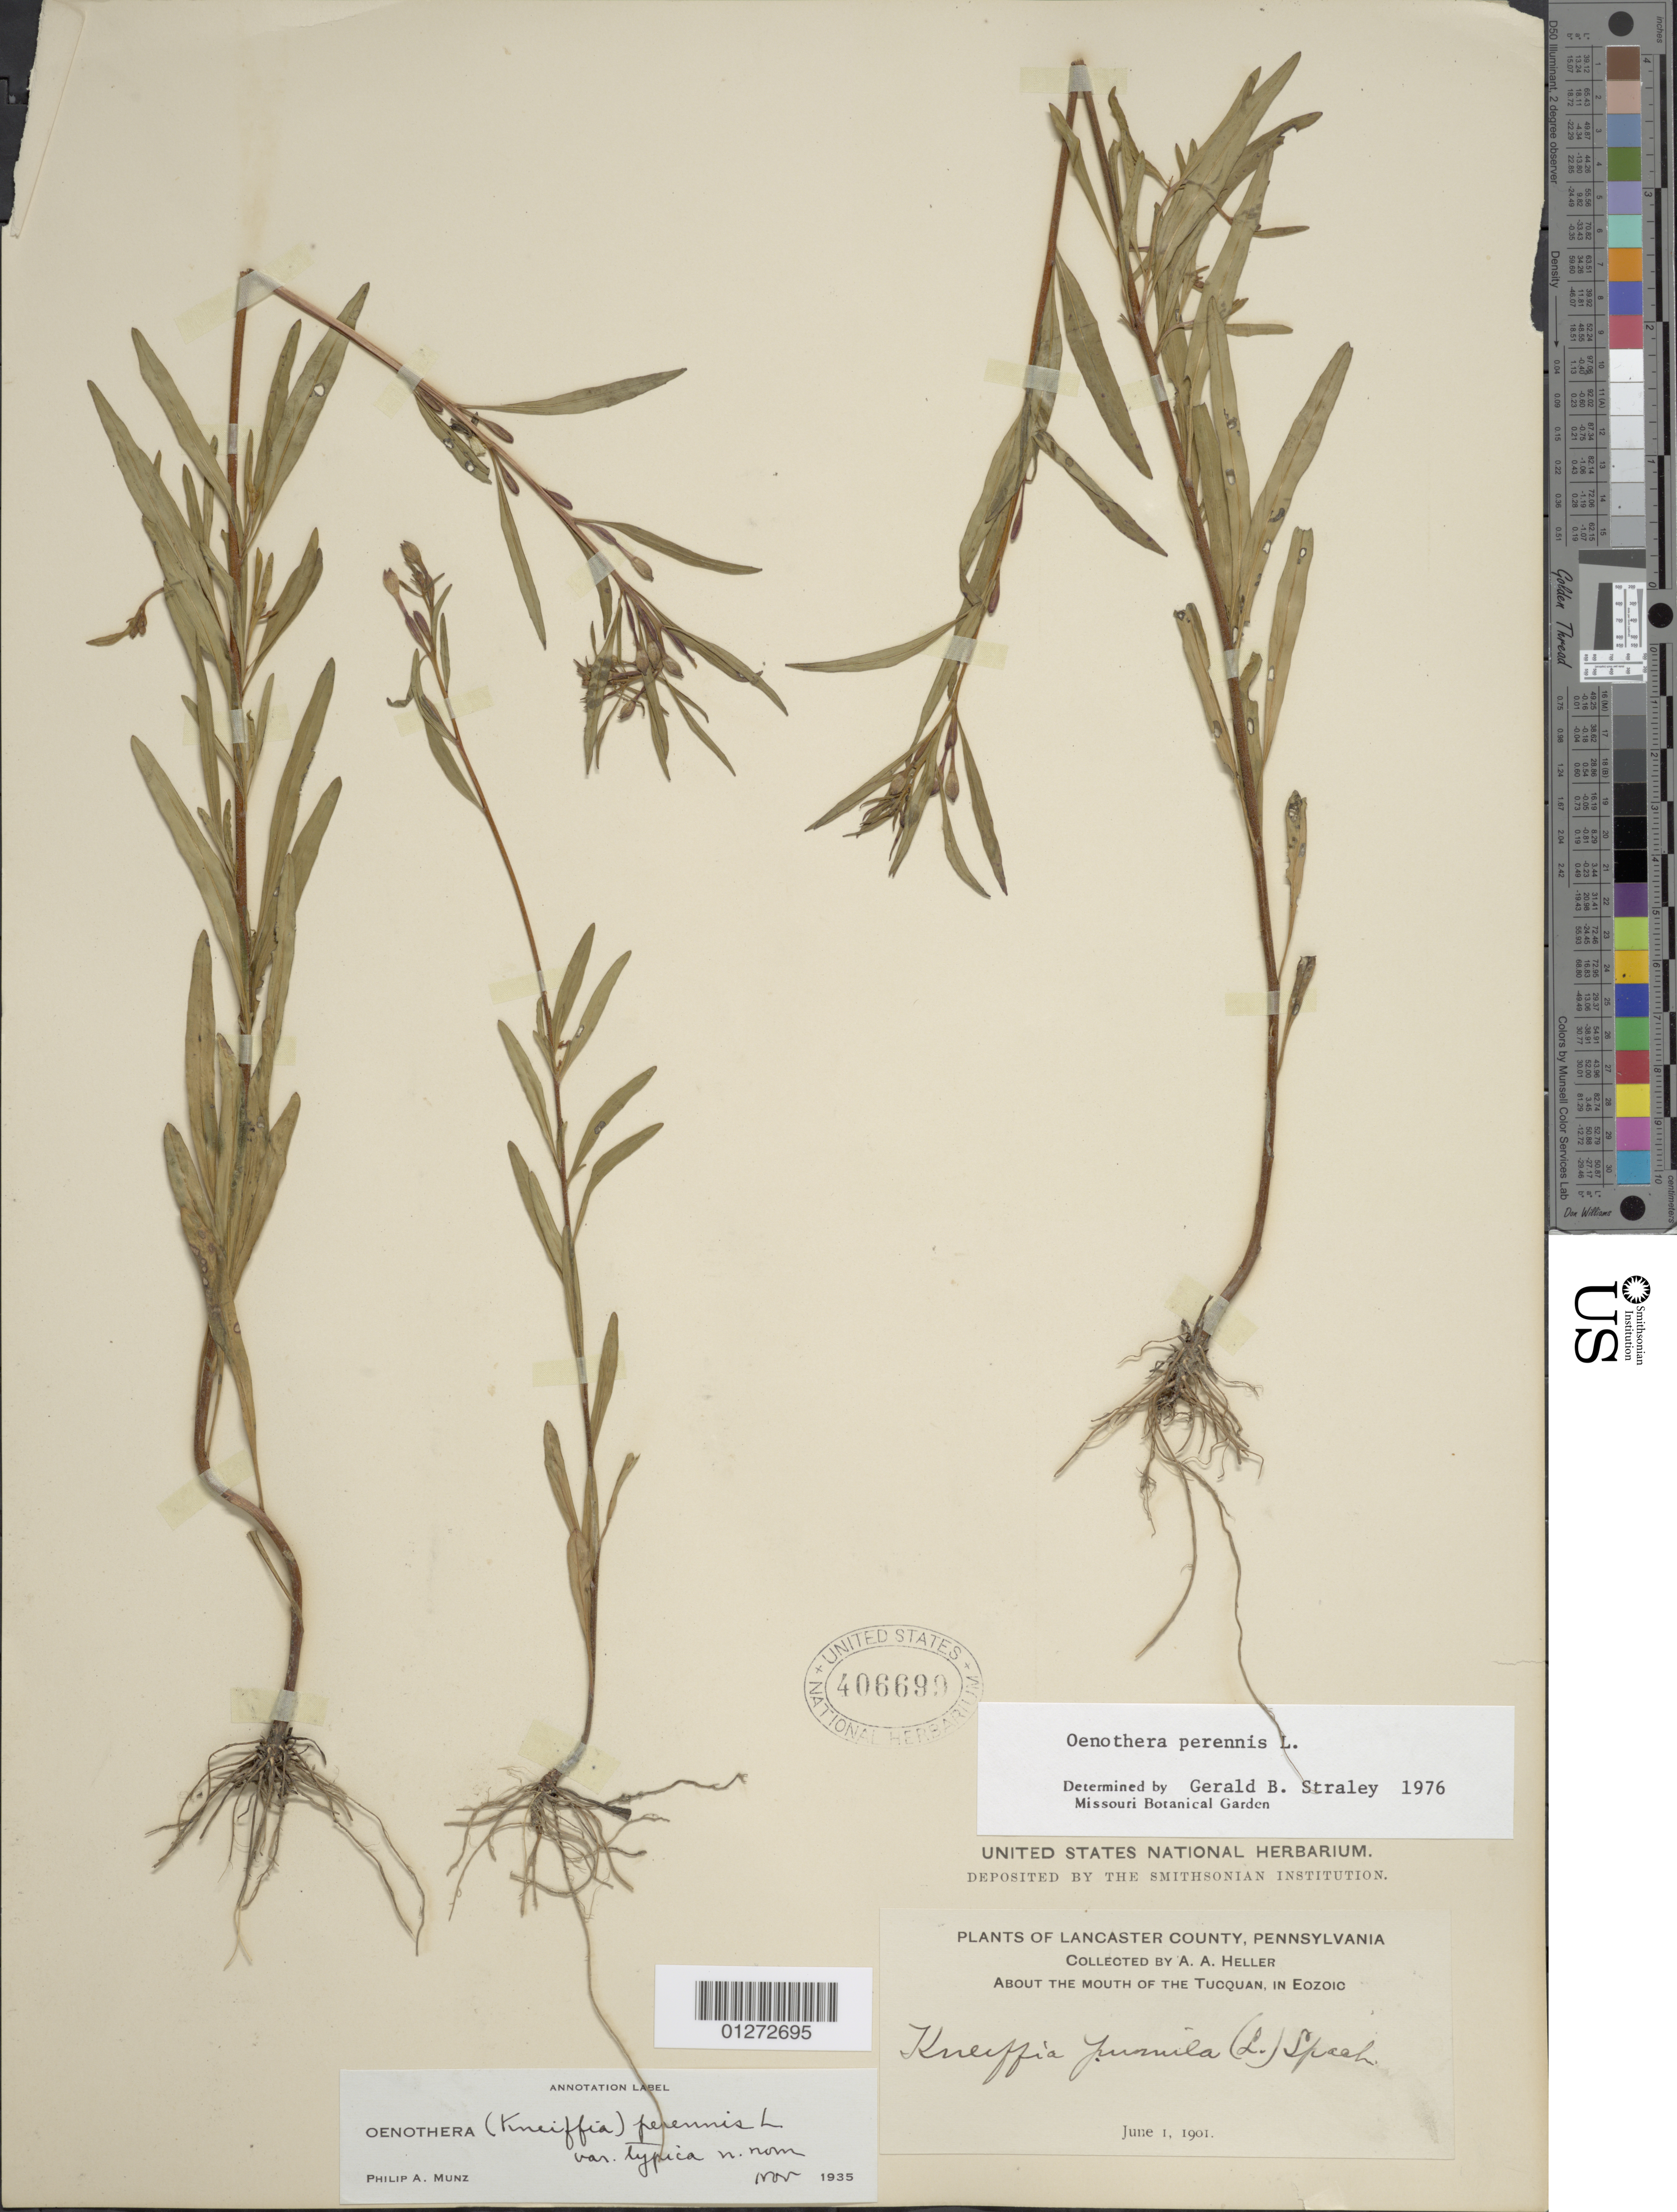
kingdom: Plantae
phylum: Tracheophyta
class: Magnoliopsida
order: Myrtales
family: Onagraceae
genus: Oenothera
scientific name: Oenothera perennis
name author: L.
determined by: Straley, G. B.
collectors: A. A. Heller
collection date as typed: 01 Jun 1901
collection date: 1901-06-01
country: United States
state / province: Pennsylvania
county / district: Lancaster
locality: about the mouth of the Tucquan, in Eozoic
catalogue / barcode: US 406699